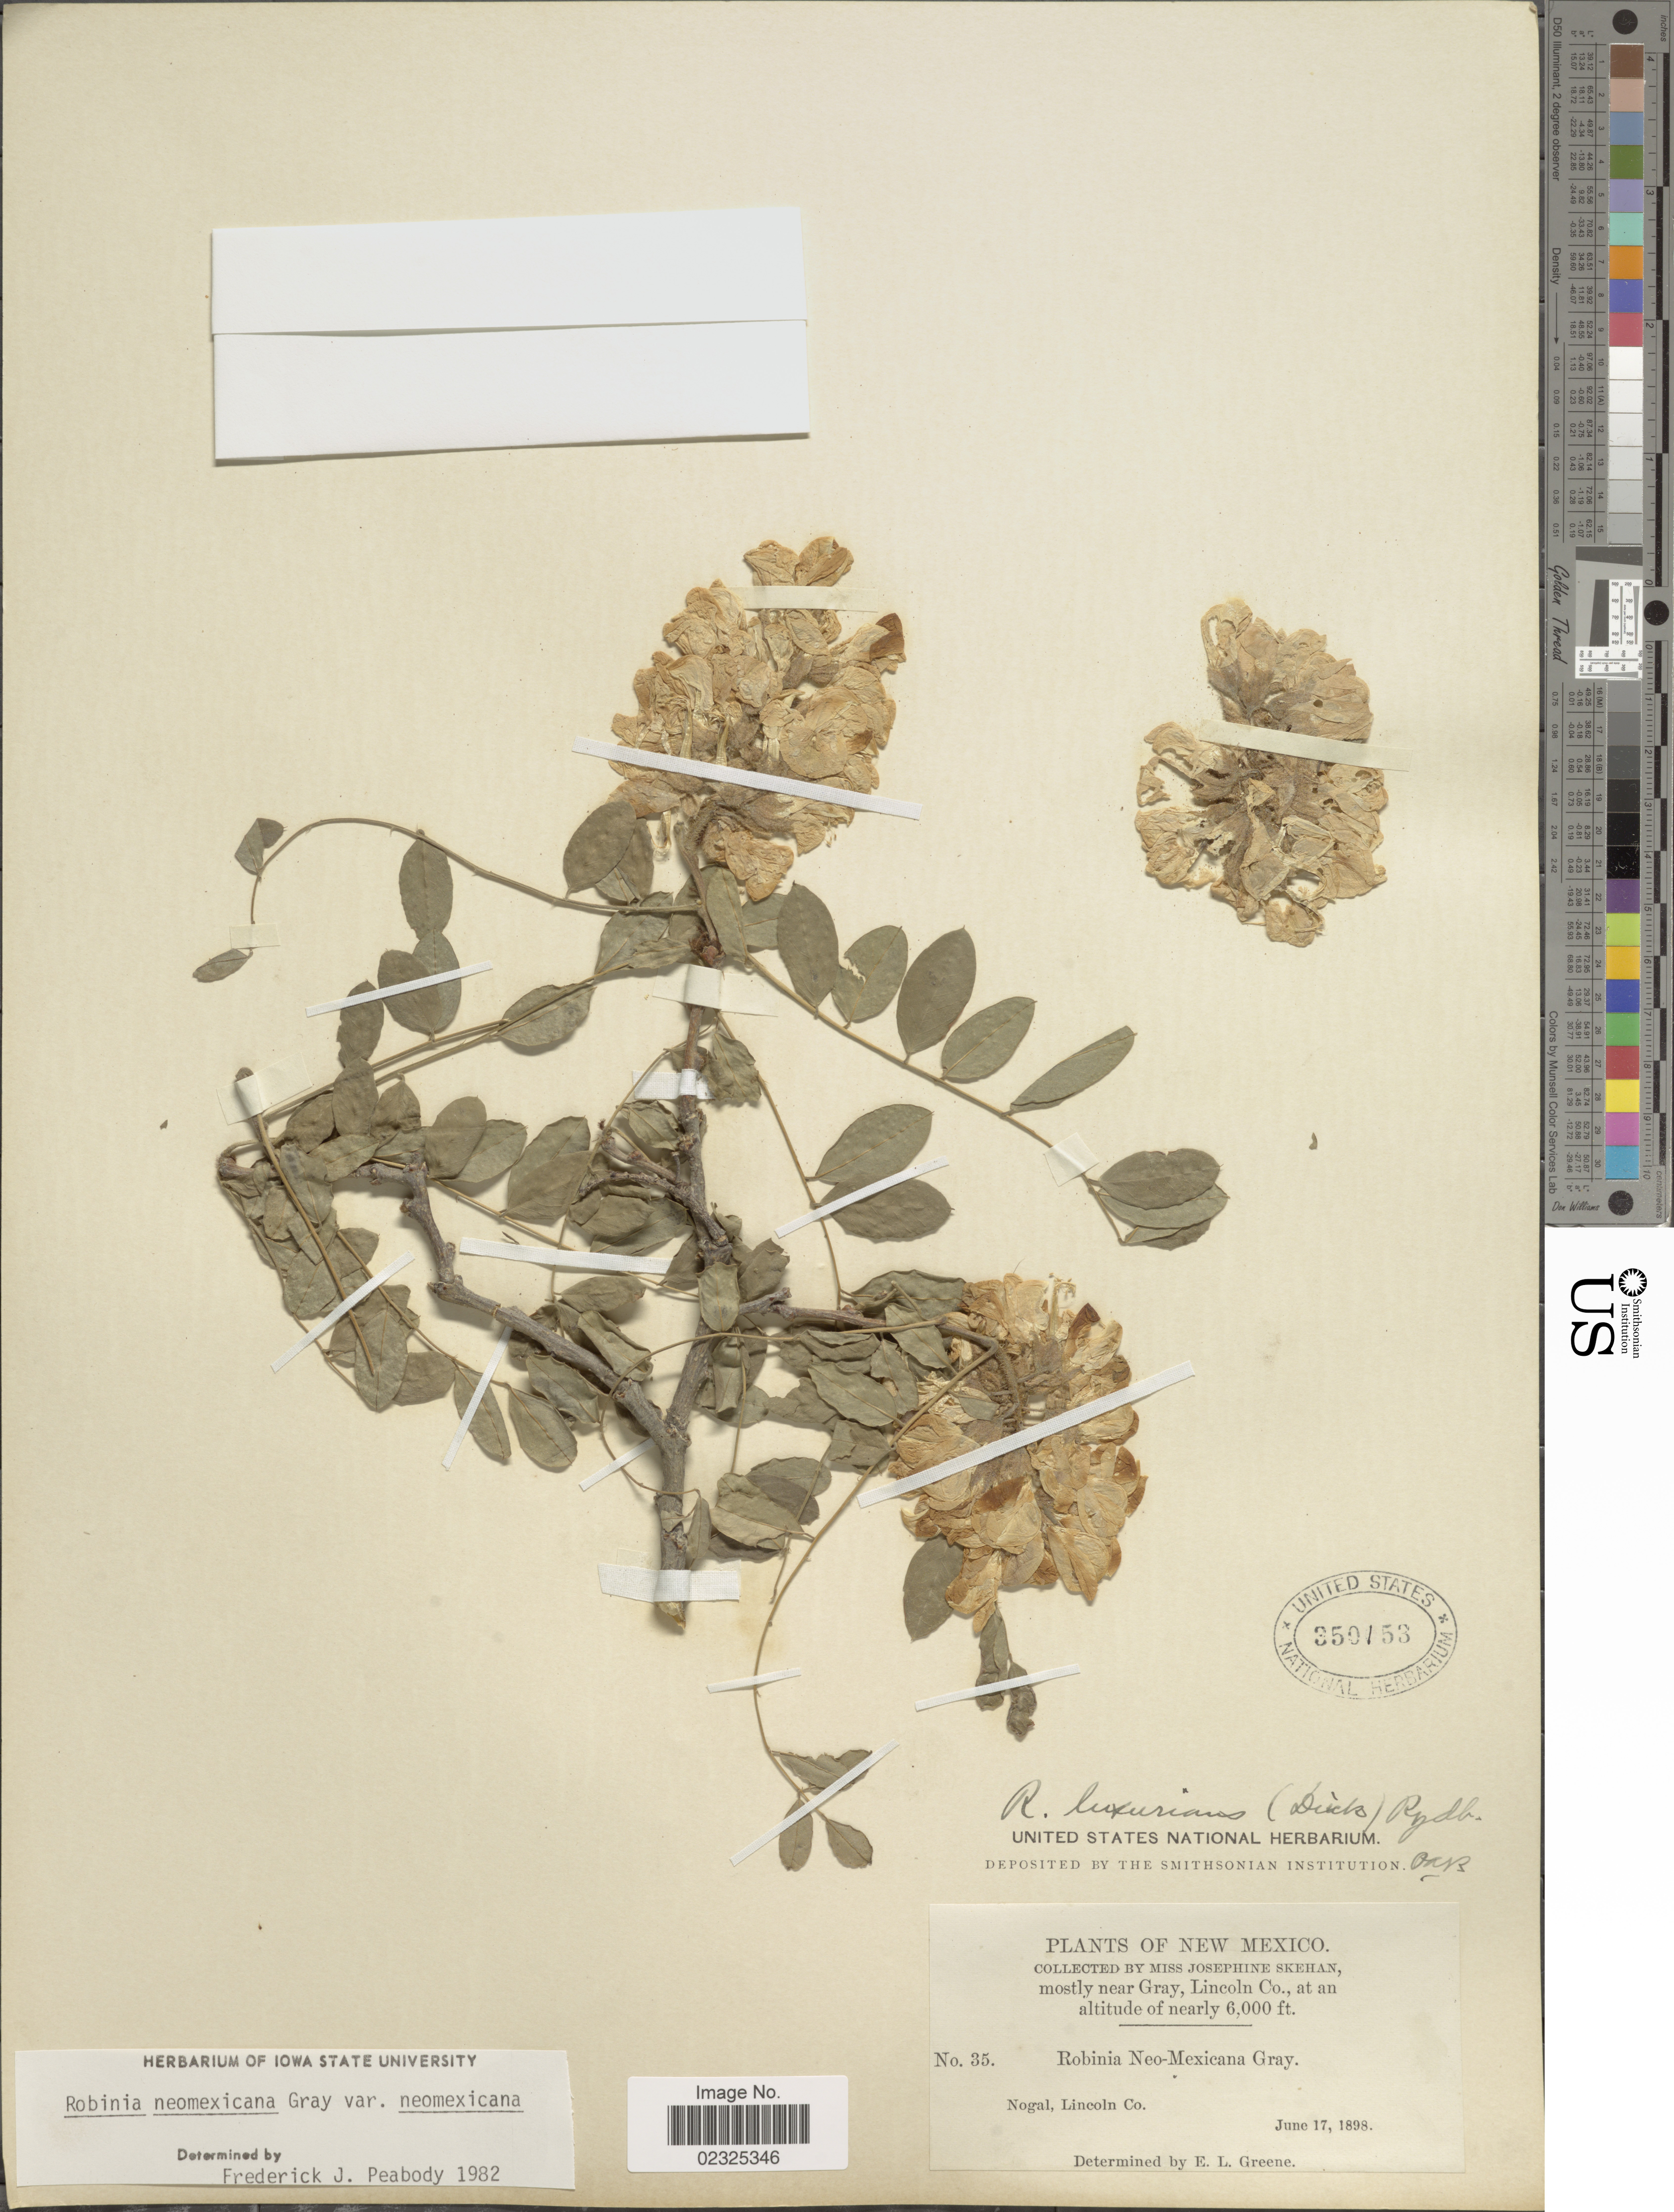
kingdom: Plantae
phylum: Tracheophyta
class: Magnoliopsida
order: Fabales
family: Fabaceae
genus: Robinia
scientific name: Robinia neomexicana var. neomexicana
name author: A. Gray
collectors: J. Skehan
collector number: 35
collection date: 1898-06-17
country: United States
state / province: New Mexico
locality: Mostely near Gray, Lincoln Co., Nogal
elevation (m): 1829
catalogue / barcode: US 350153